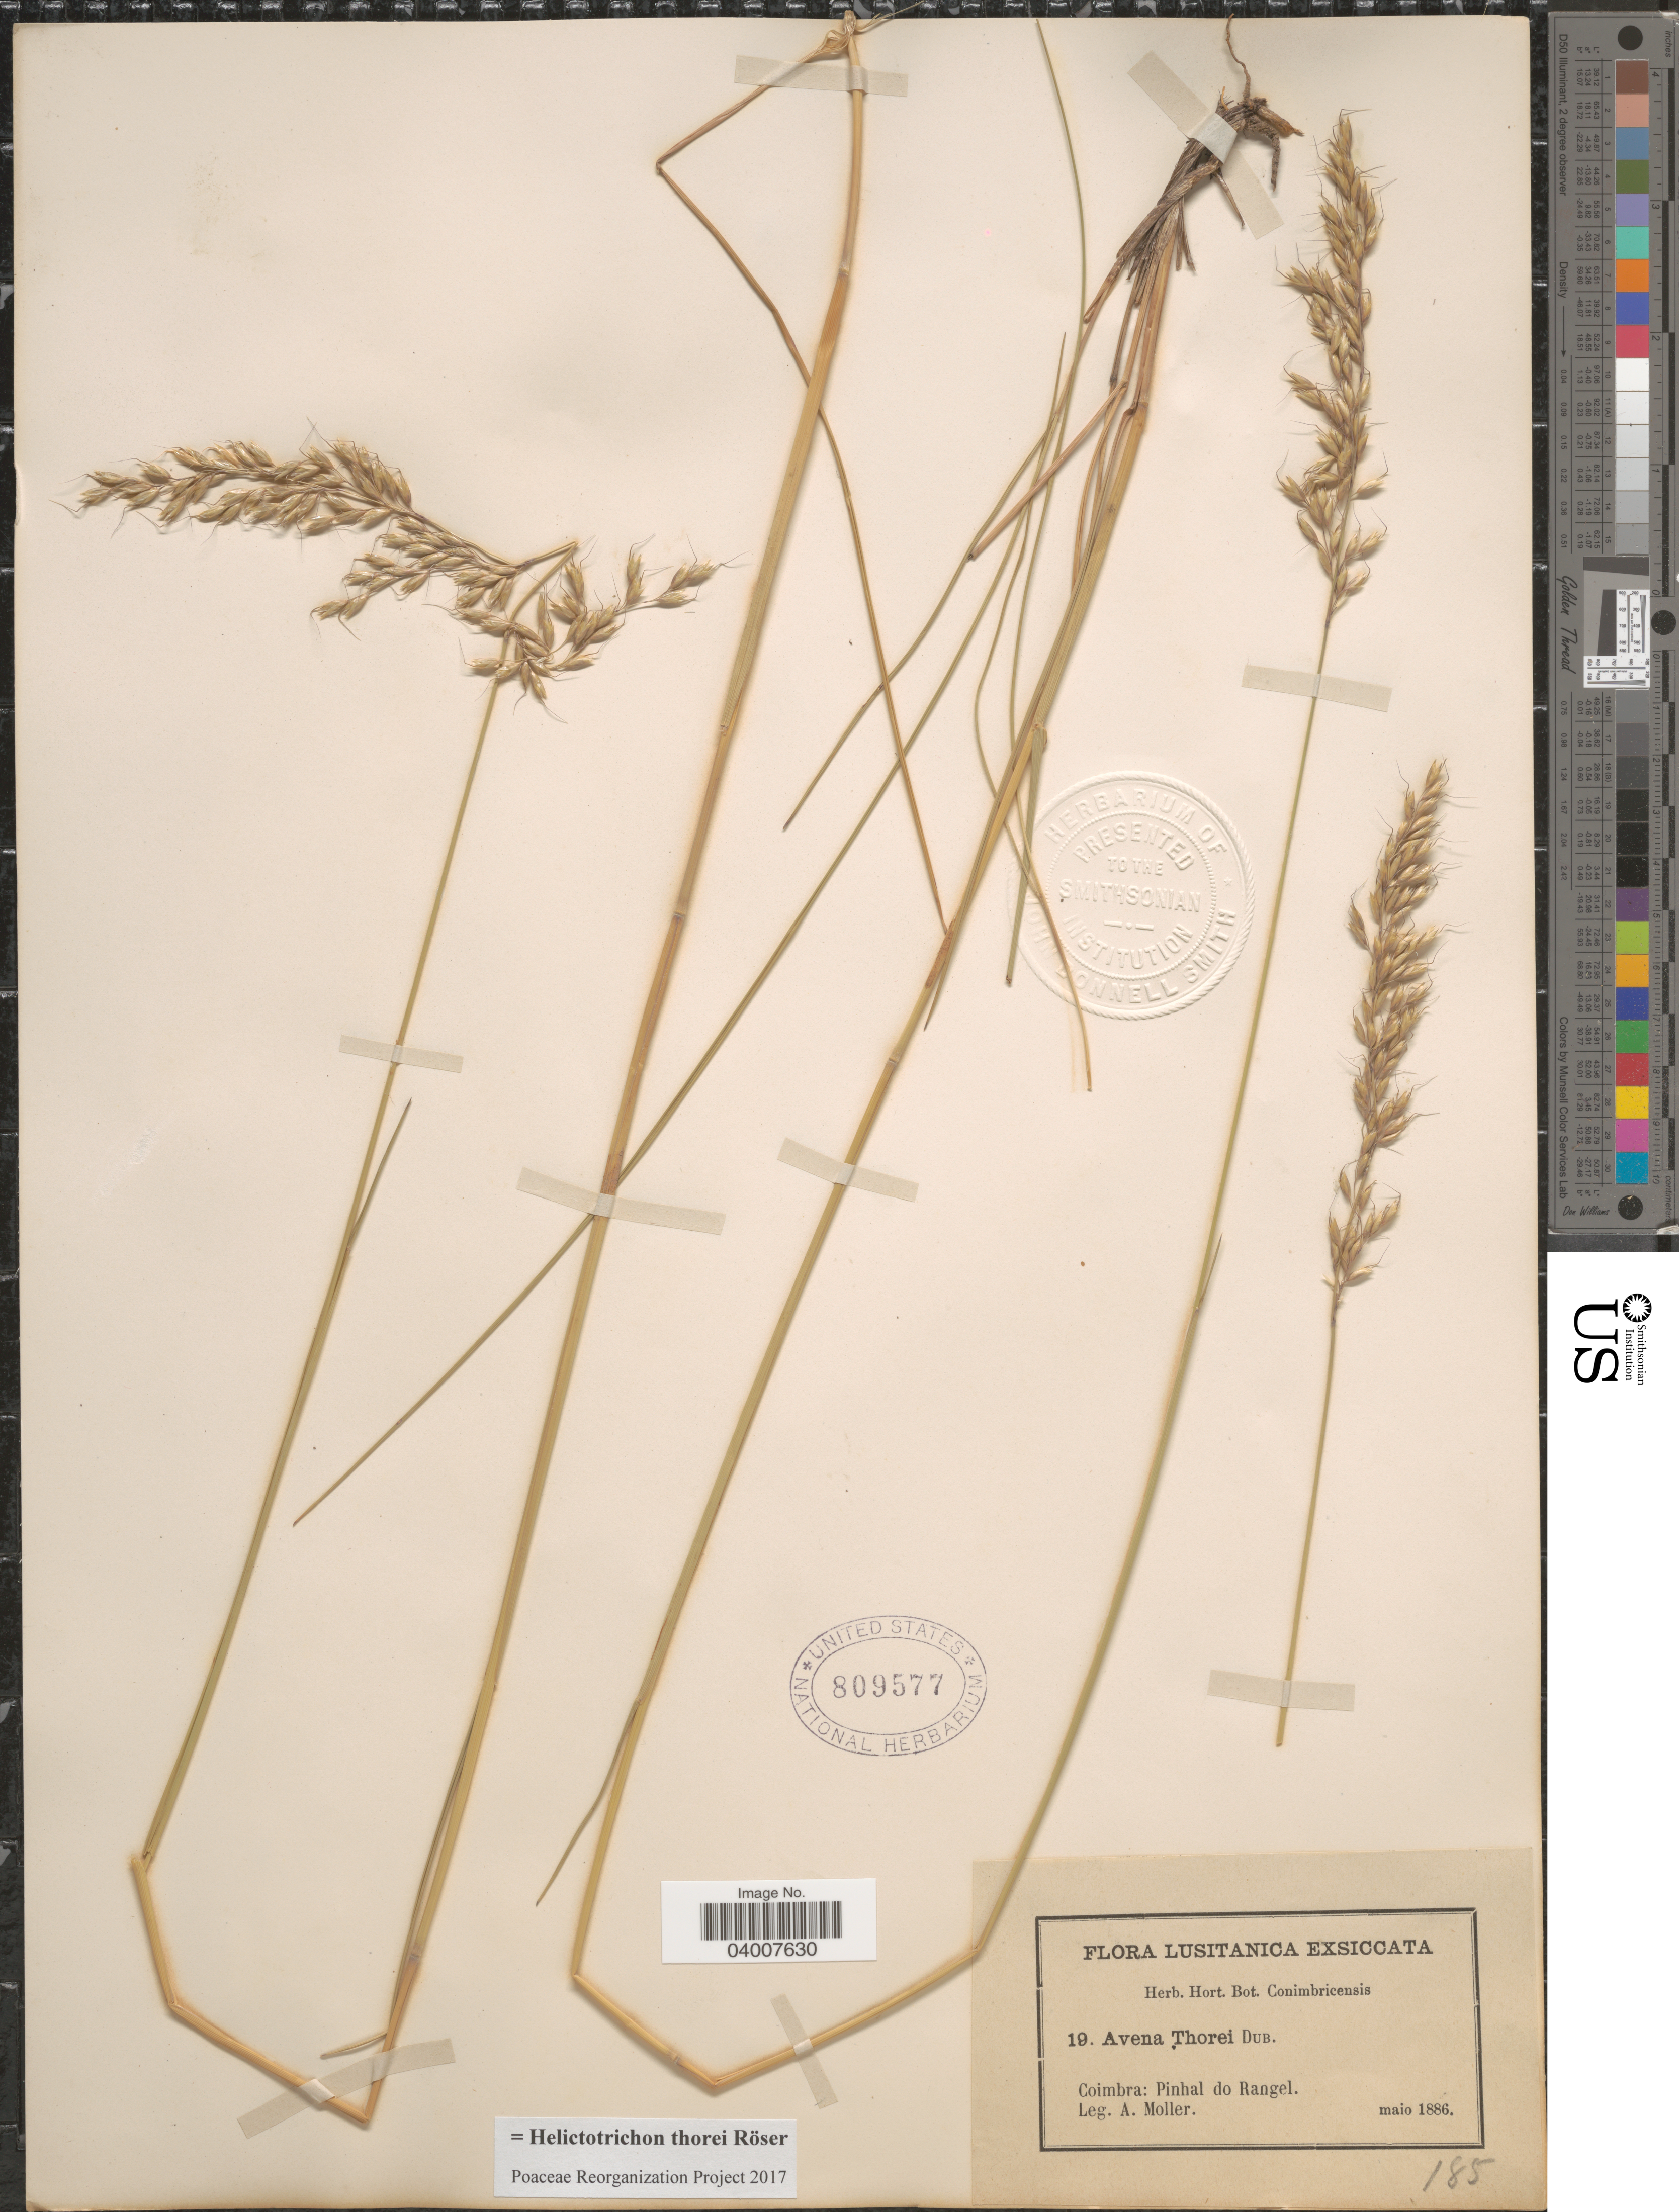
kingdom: Plantae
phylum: Tracheophyta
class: Liliopsida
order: Poales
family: Poaceae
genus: Helictotrichon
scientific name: Helictotrichon thorei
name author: Röser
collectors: A. Moller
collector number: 19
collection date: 1886-05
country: Portugal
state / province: Coimbra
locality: Lusitanica. Coimbra: Pinhal do Rangel.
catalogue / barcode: US 809577